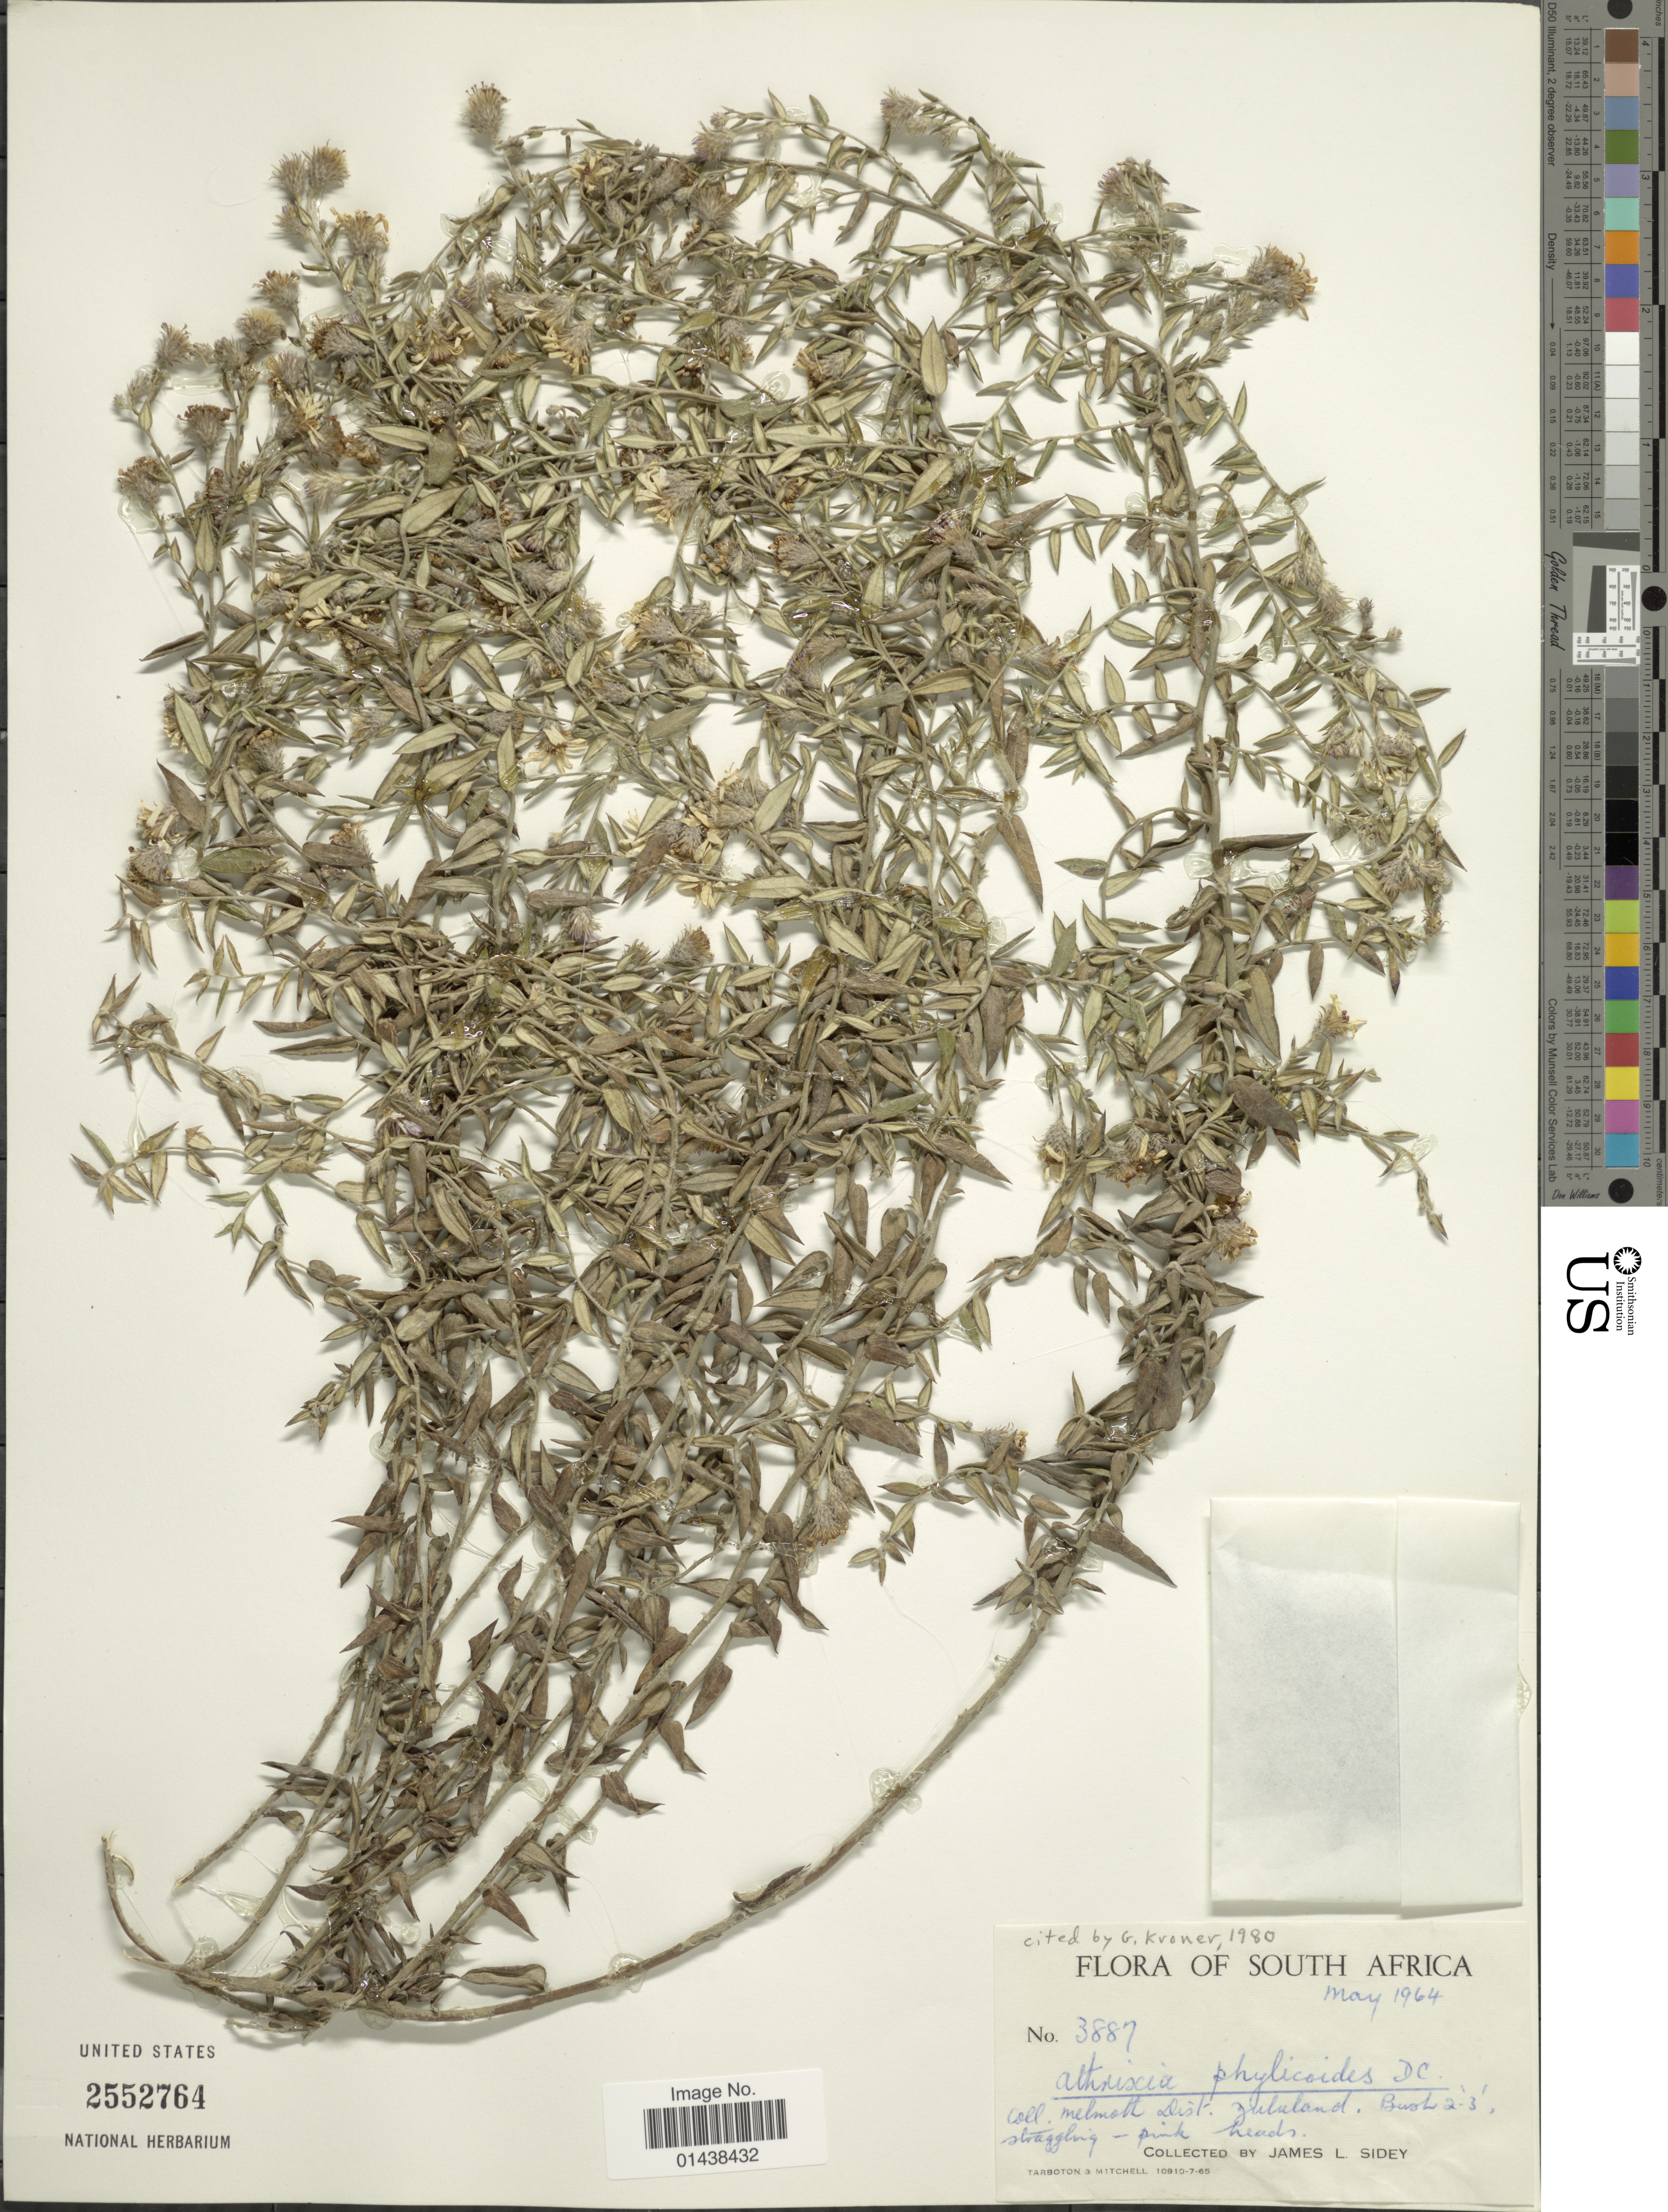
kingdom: Plantae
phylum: Tracheophyta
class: Magnoliopsida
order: Asterales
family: Asteraceae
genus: Athrixia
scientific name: Athrixia phylicoides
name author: DC.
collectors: Melmott & J. L. Sidey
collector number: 3887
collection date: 1964-05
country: South Africa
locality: Dist. Zululand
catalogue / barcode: US 2552764